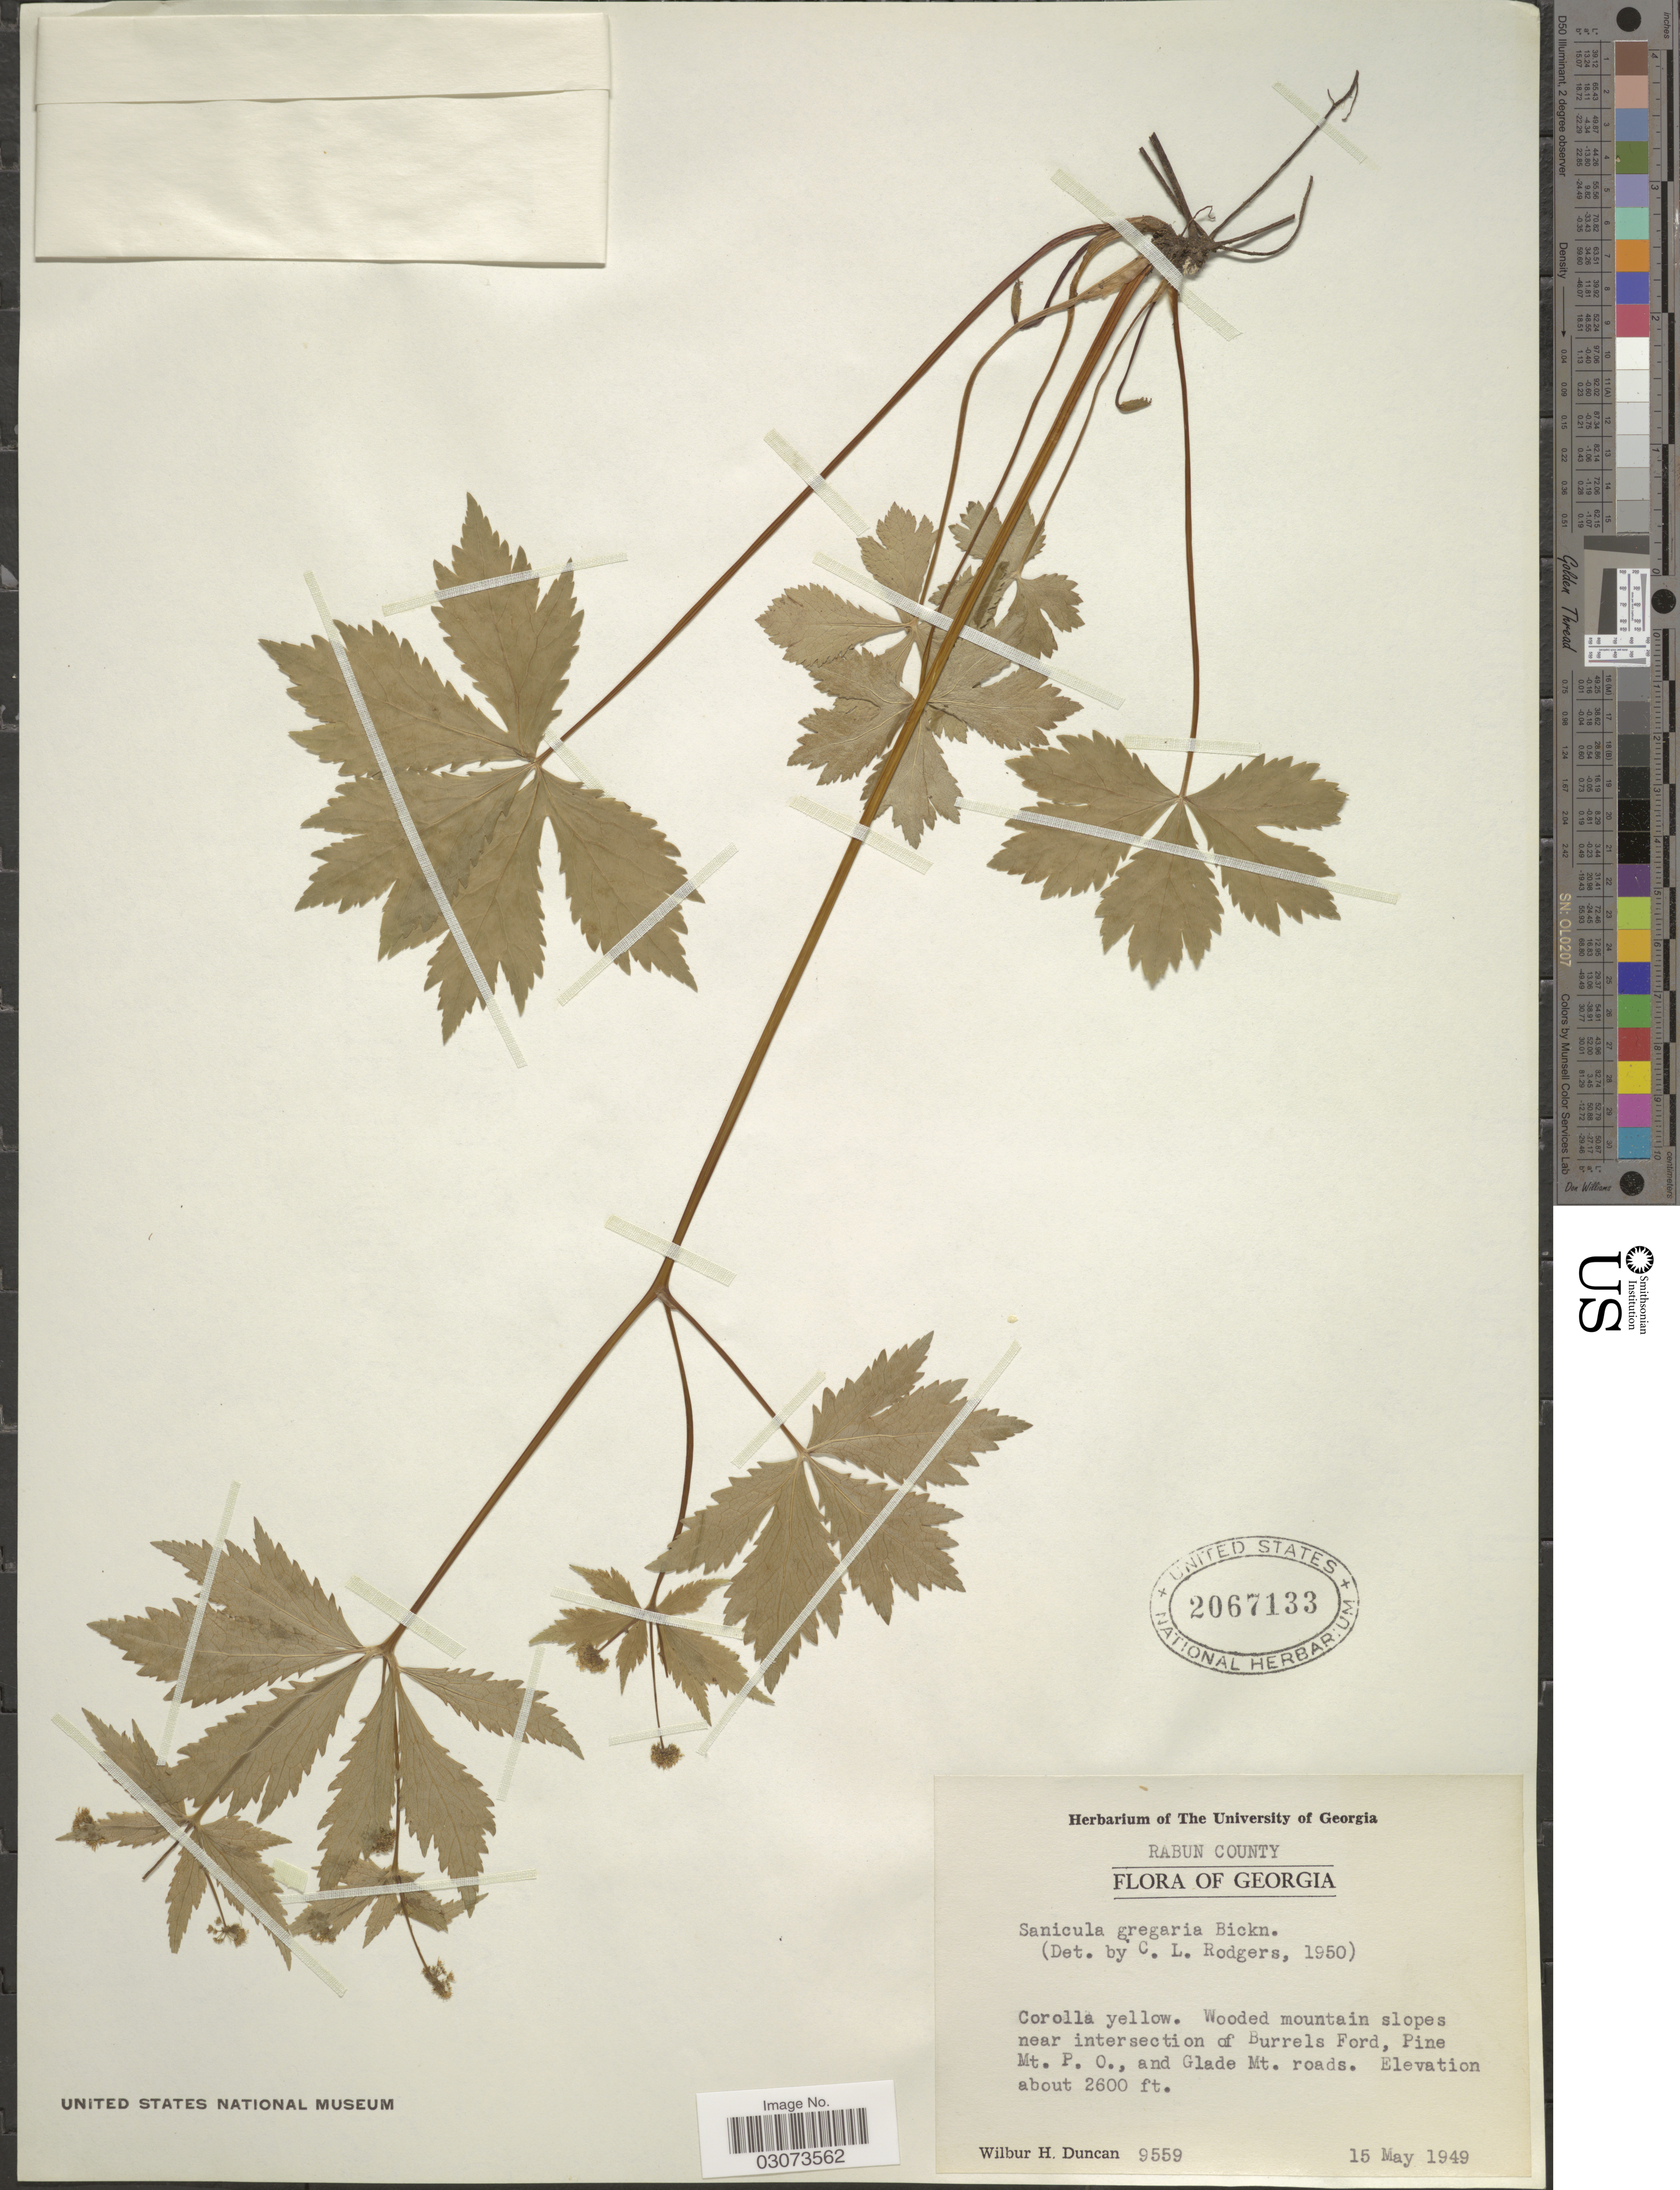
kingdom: Plantae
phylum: Tracheophyta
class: Magnoliopsida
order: Apiales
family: Apiaceae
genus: Sanicula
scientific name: Sanicula gregaria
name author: E.P. Bicknell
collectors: W. H. Duncan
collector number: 9559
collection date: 1949-05-15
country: United States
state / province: Georgia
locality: Rabun County. Near intersection of Burrels Ford, Pine Mt. P. O., and Glade Mt. roads.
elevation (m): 792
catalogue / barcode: US 2067133